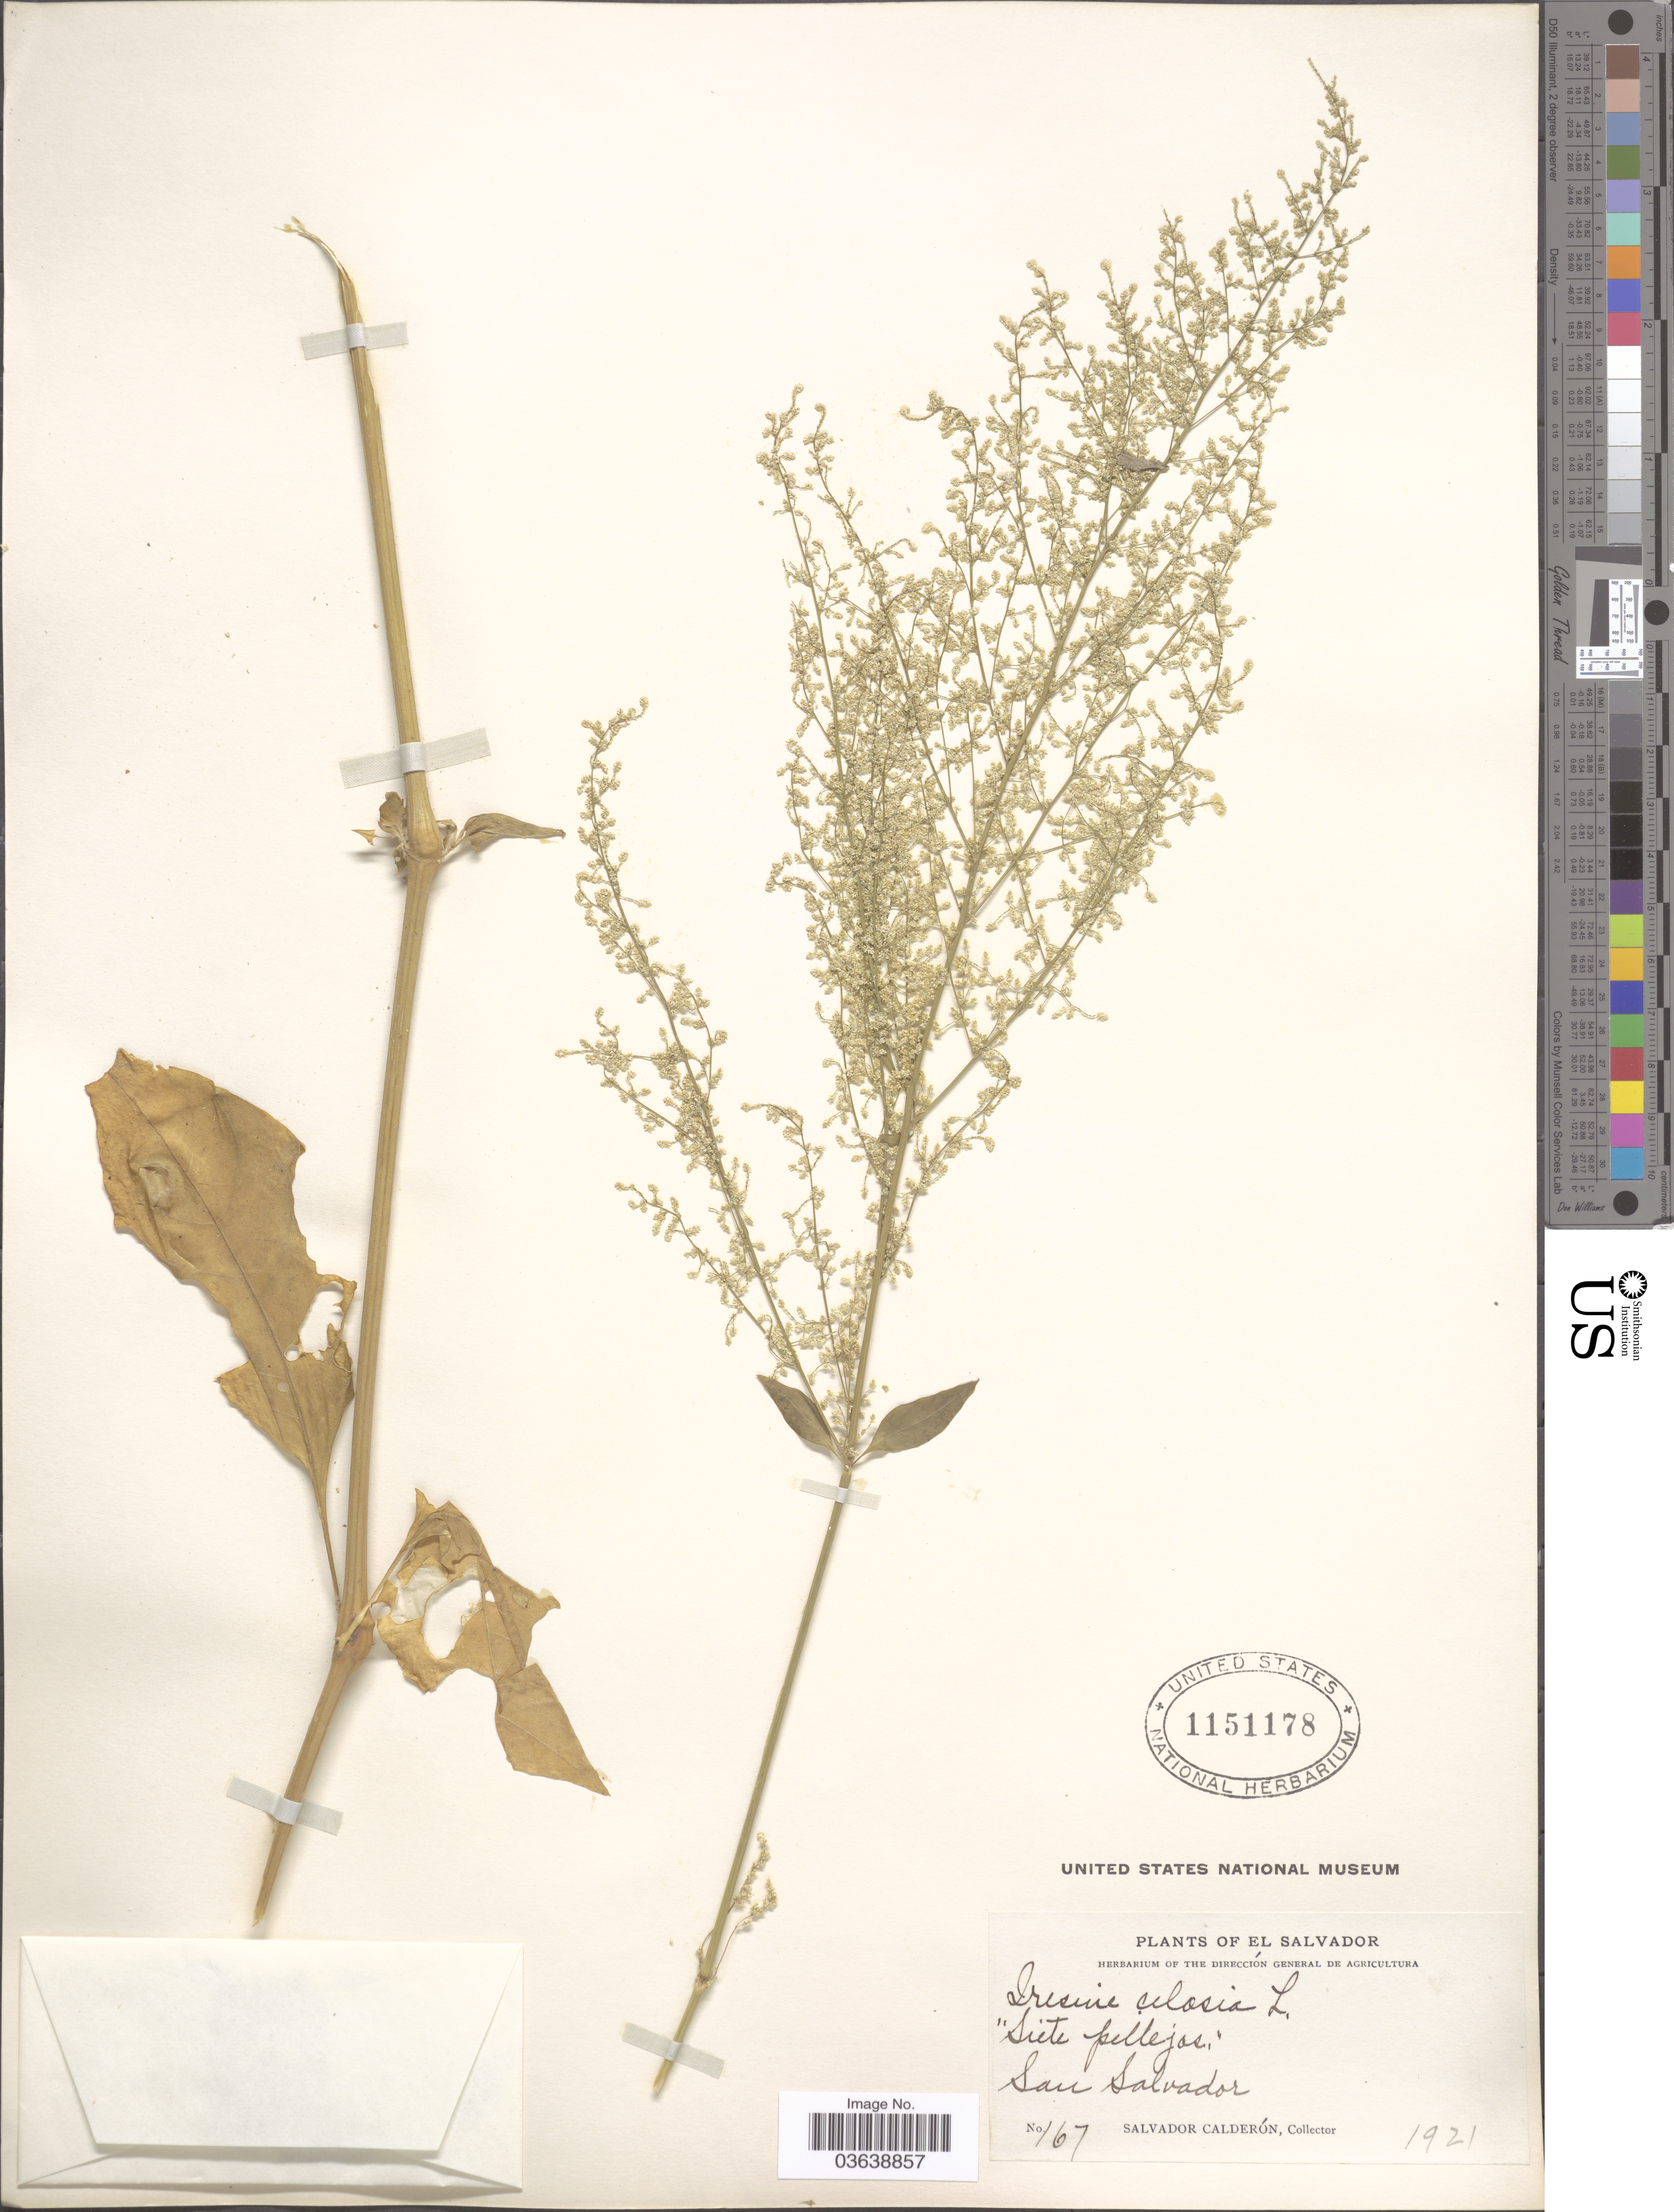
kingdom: Plantae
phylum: Tracheophyta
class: Magnoliopsida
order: Caryophyllales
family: Amaranthaceae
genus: Iresine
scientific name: Iresine diffusa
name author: Humb. & Bonpl. ex Willd.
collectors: S. Calderón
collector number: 167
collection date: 1921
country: El Salvador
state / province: San Salvador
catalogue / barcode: US 1151178